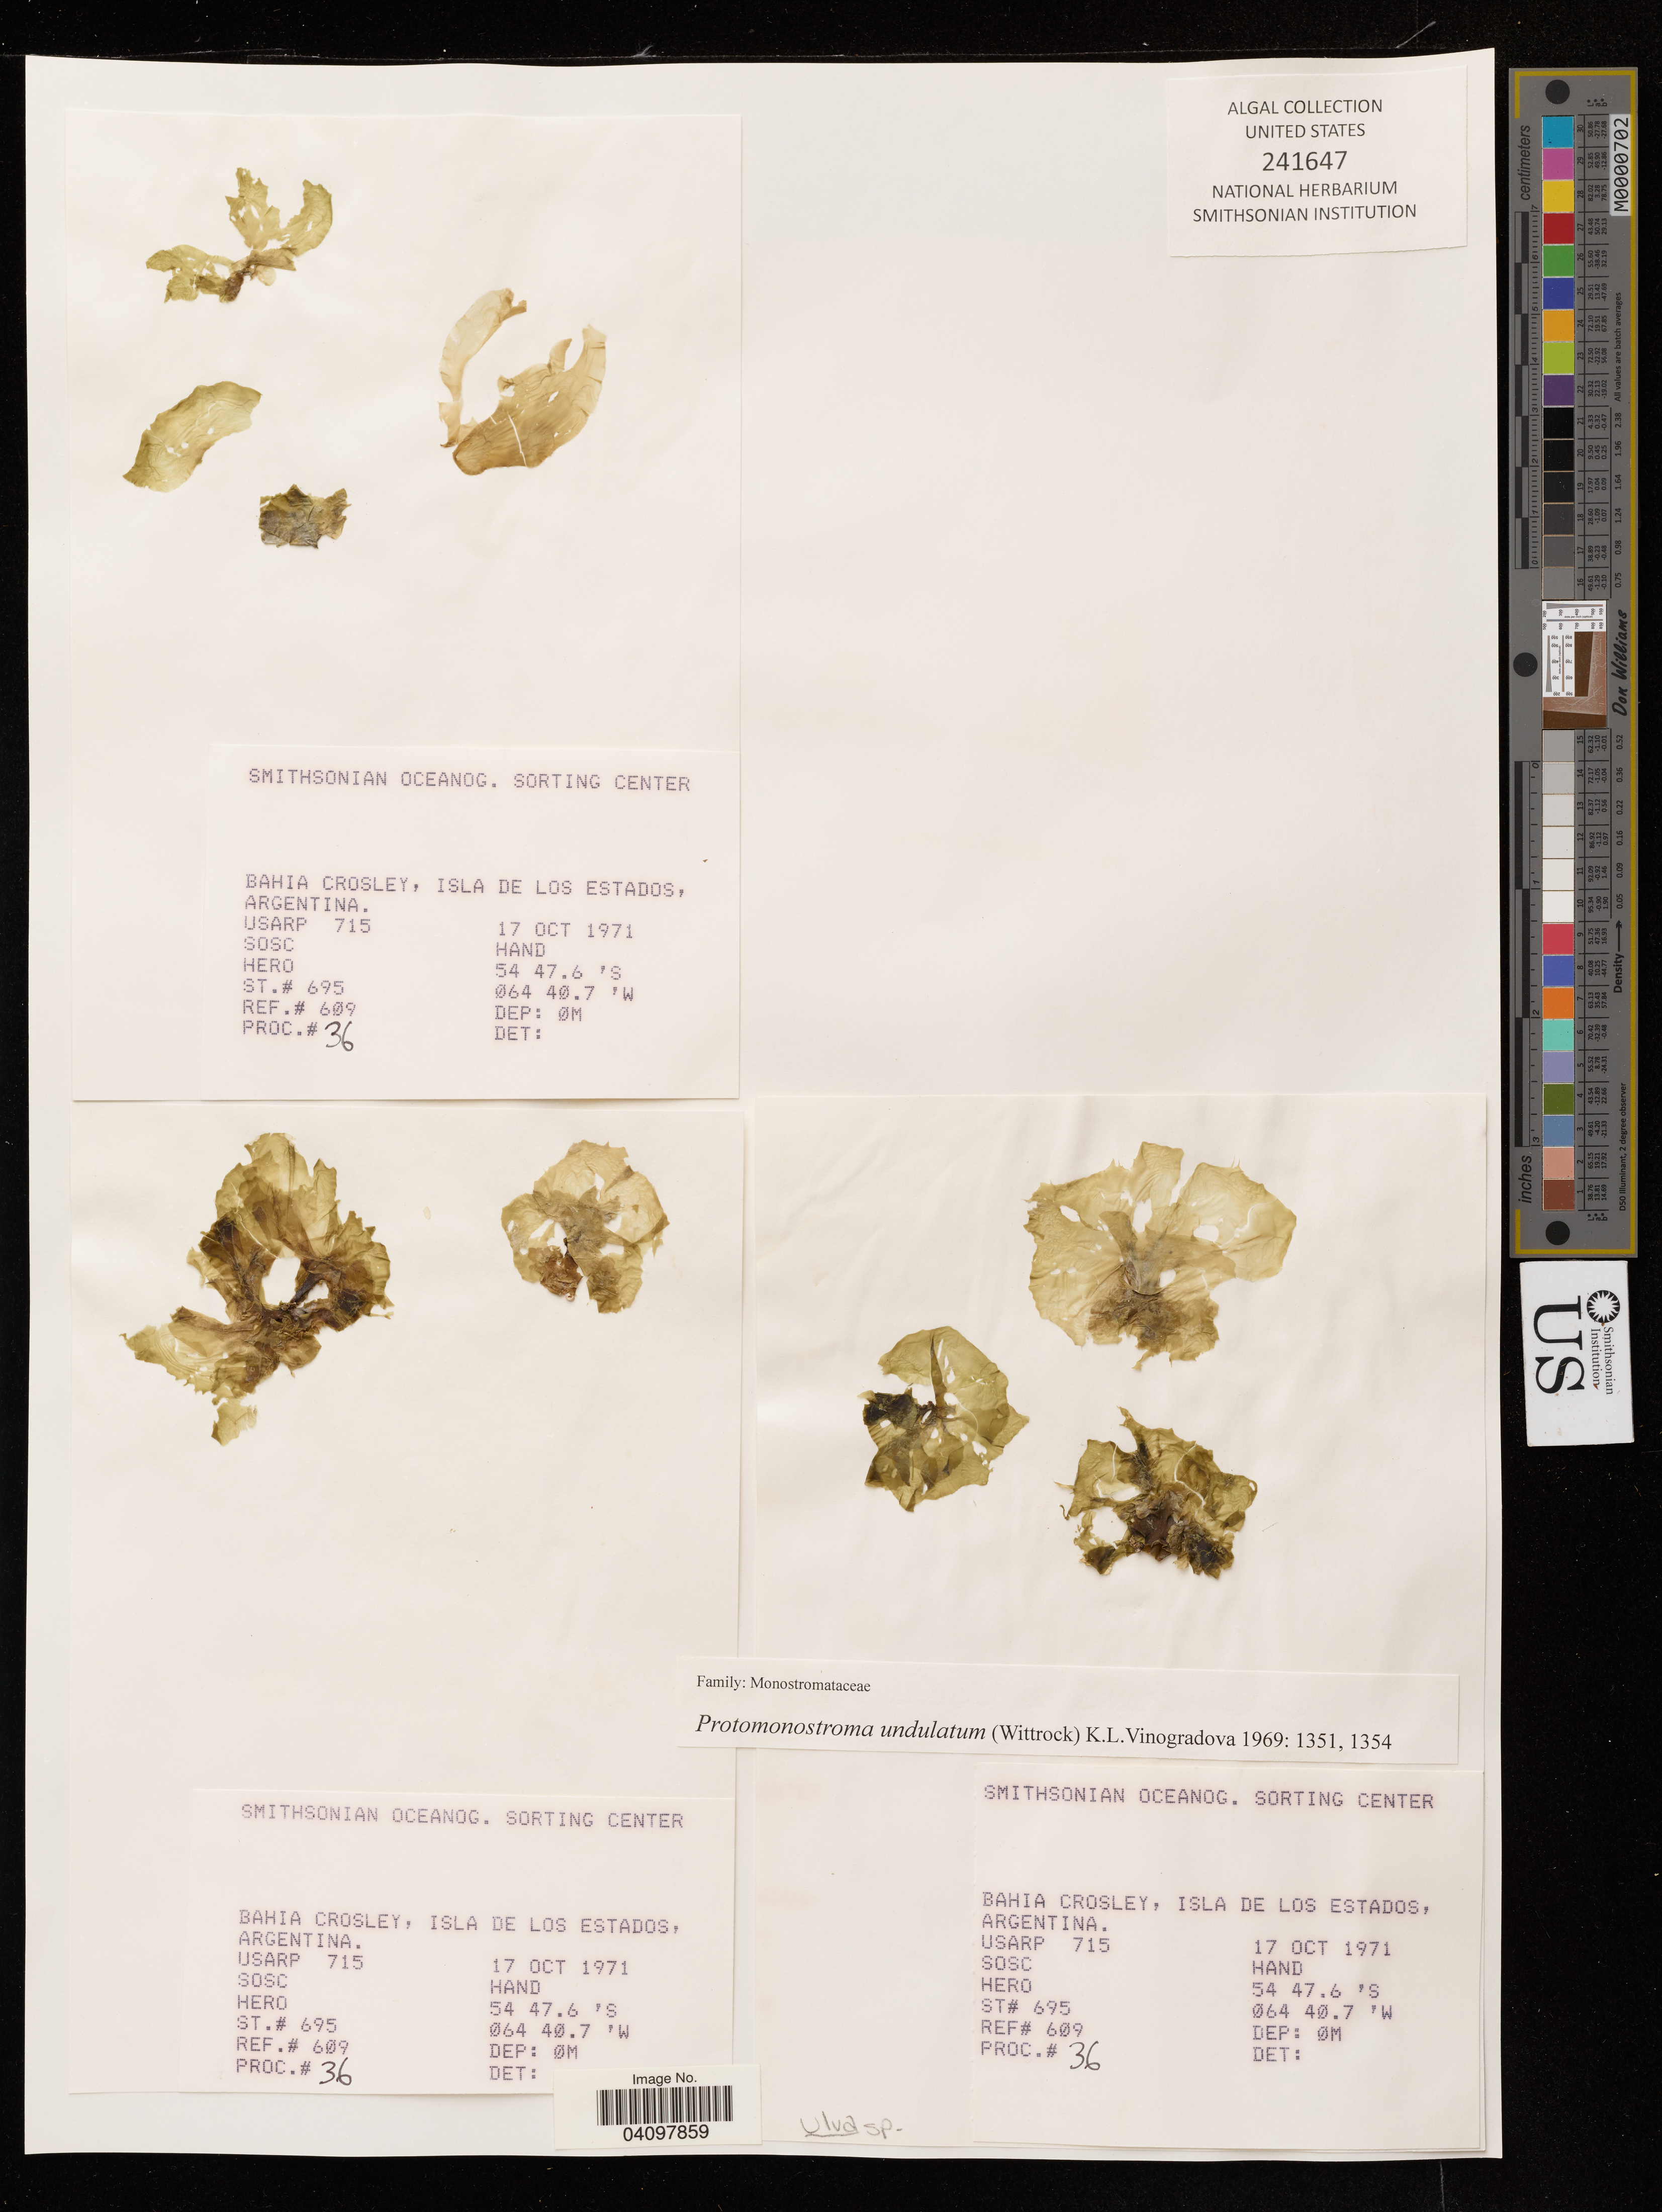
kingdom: Plantae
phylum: Chlorophyta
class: Ulvophyceae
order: Ulvales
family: Monostromataceae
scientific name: Protomonstroma undulatum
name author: (Wittrock) Vinogradova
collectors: SOSC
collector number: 609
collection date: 1971-10-17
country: Argentina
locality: Bahia Crosley, Isla de Los Estados.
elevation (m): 0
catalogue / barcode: US 241647